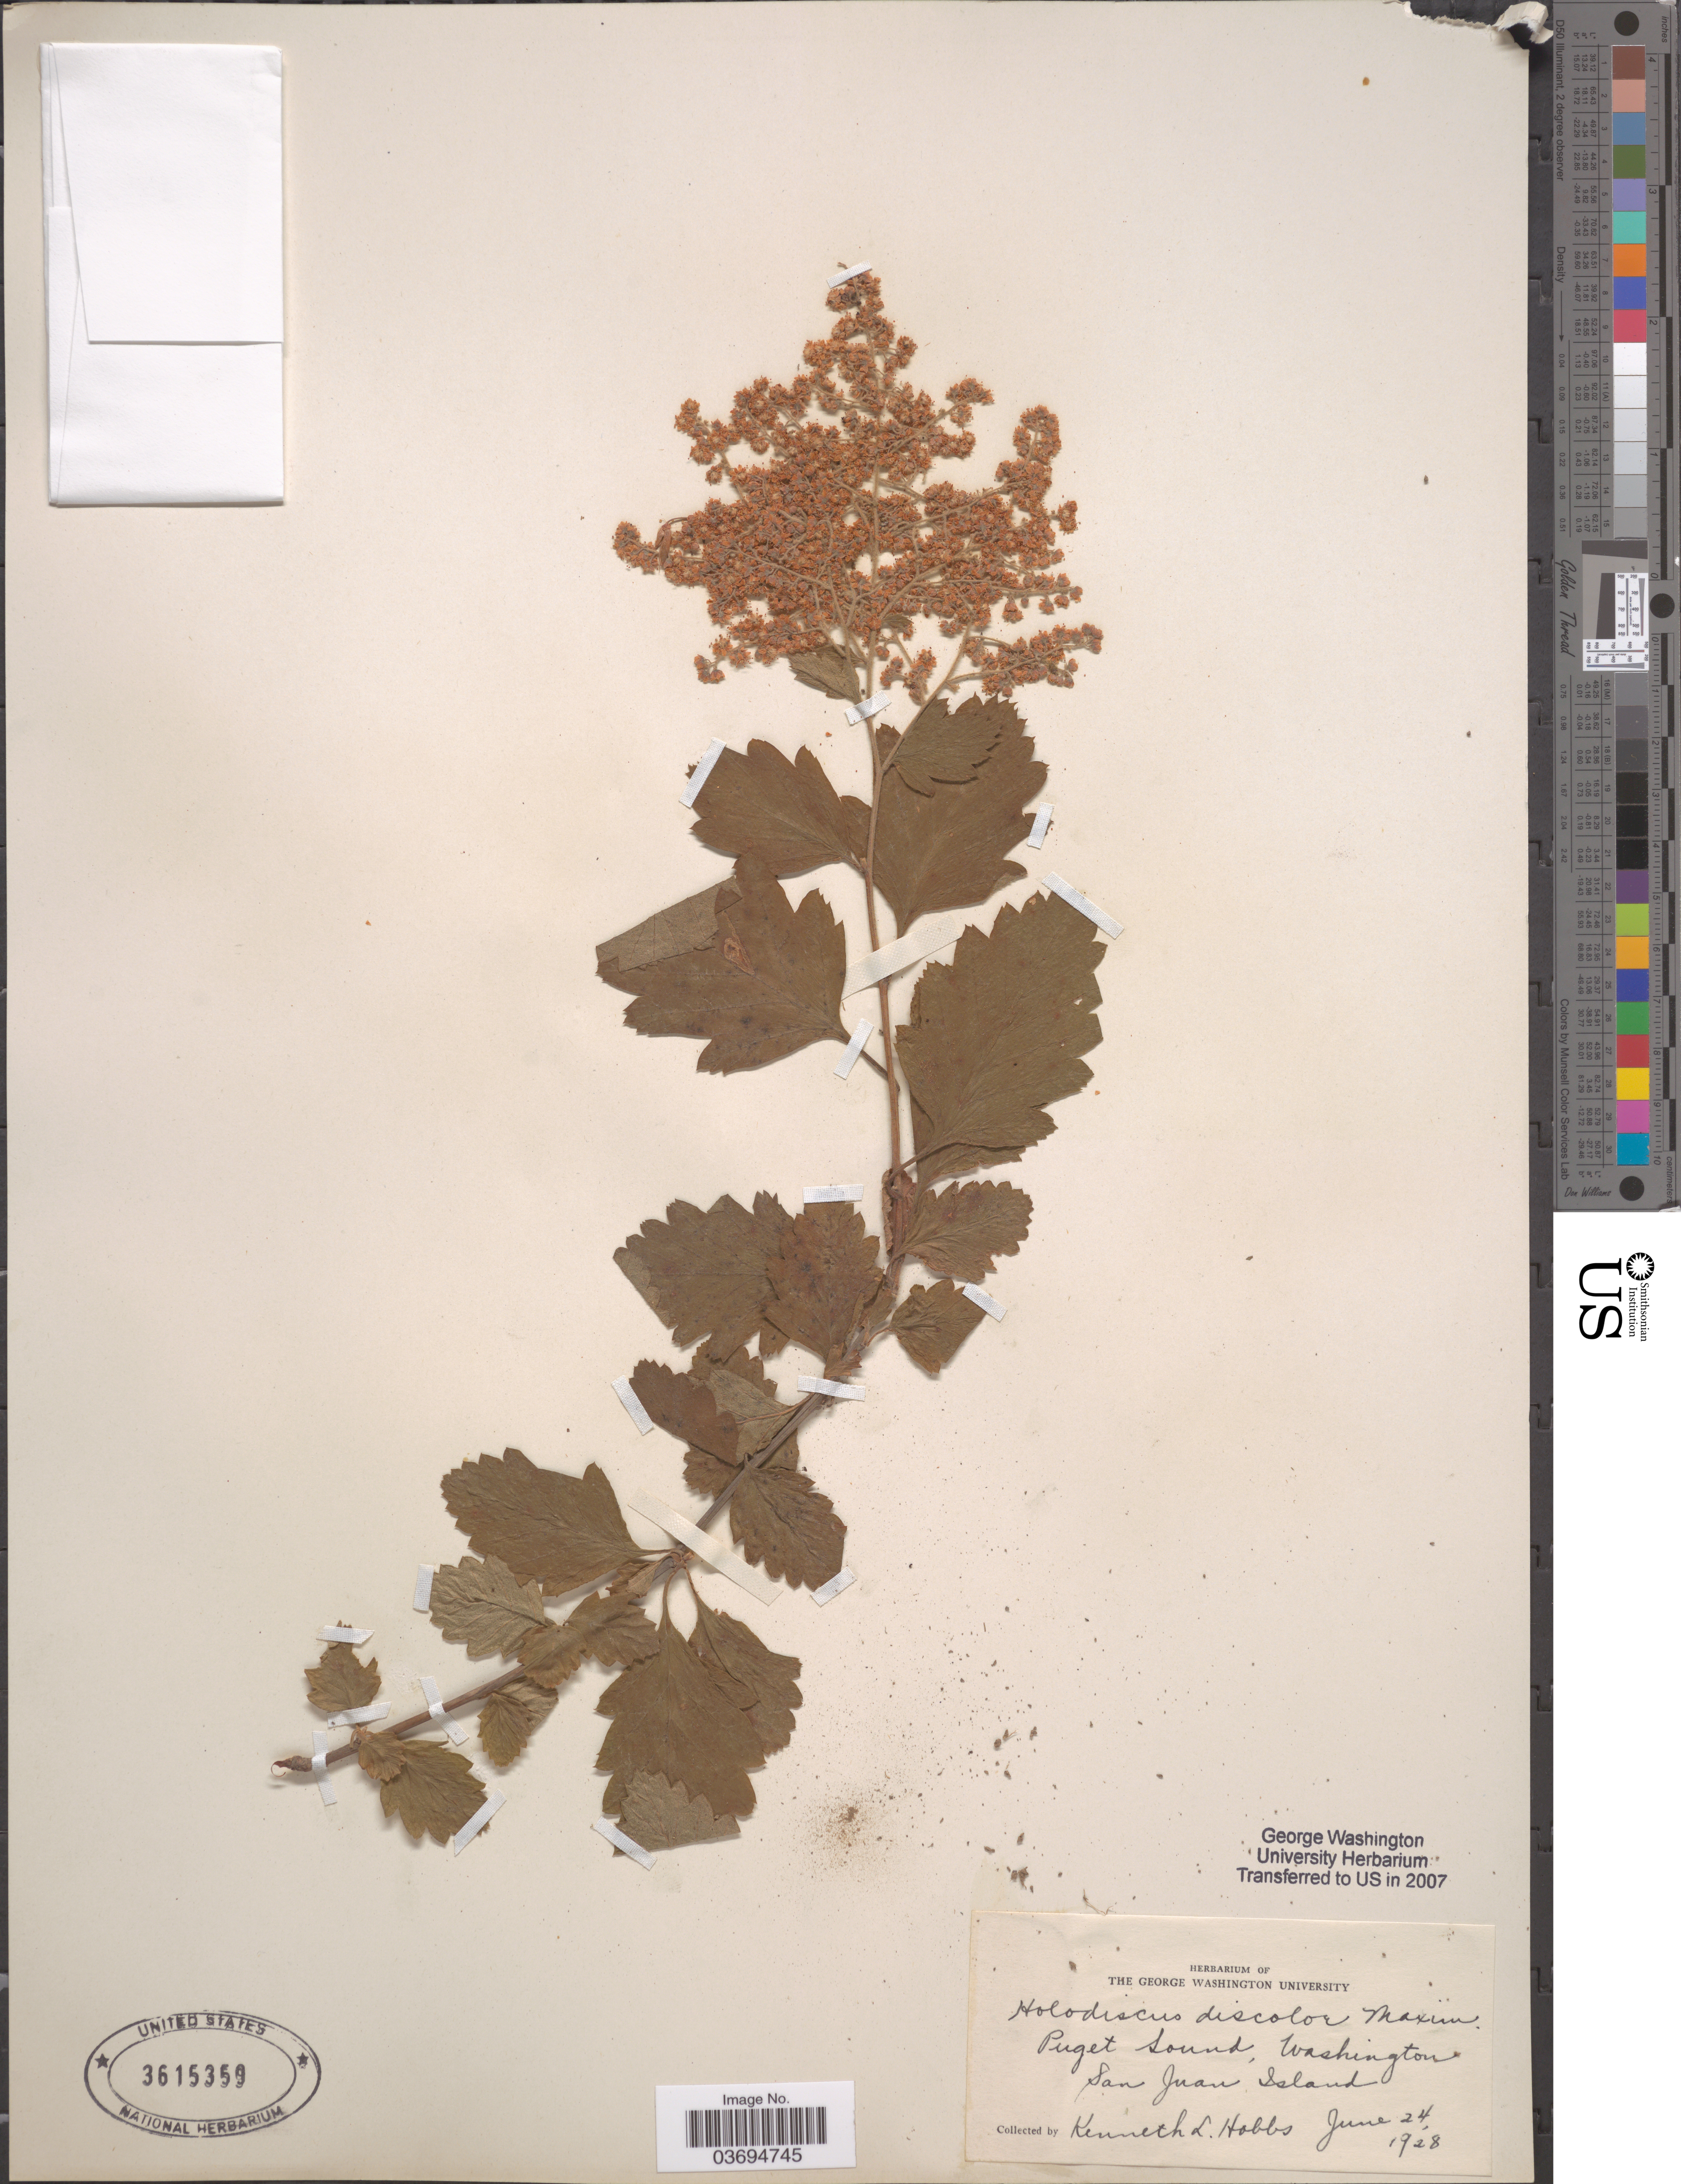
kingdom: Plantae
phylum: Tracheophyta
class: Magnoliopsida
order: Rosales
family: Rosaceae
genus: Holodiscus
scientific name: Holodiscus discolor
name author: (Pursh) Maxim.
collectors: K. Hobbs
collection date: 1928-06-24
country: United States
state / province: Washington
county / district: King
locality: Puget Sound, San Juan Island.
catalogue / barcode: US 3615359